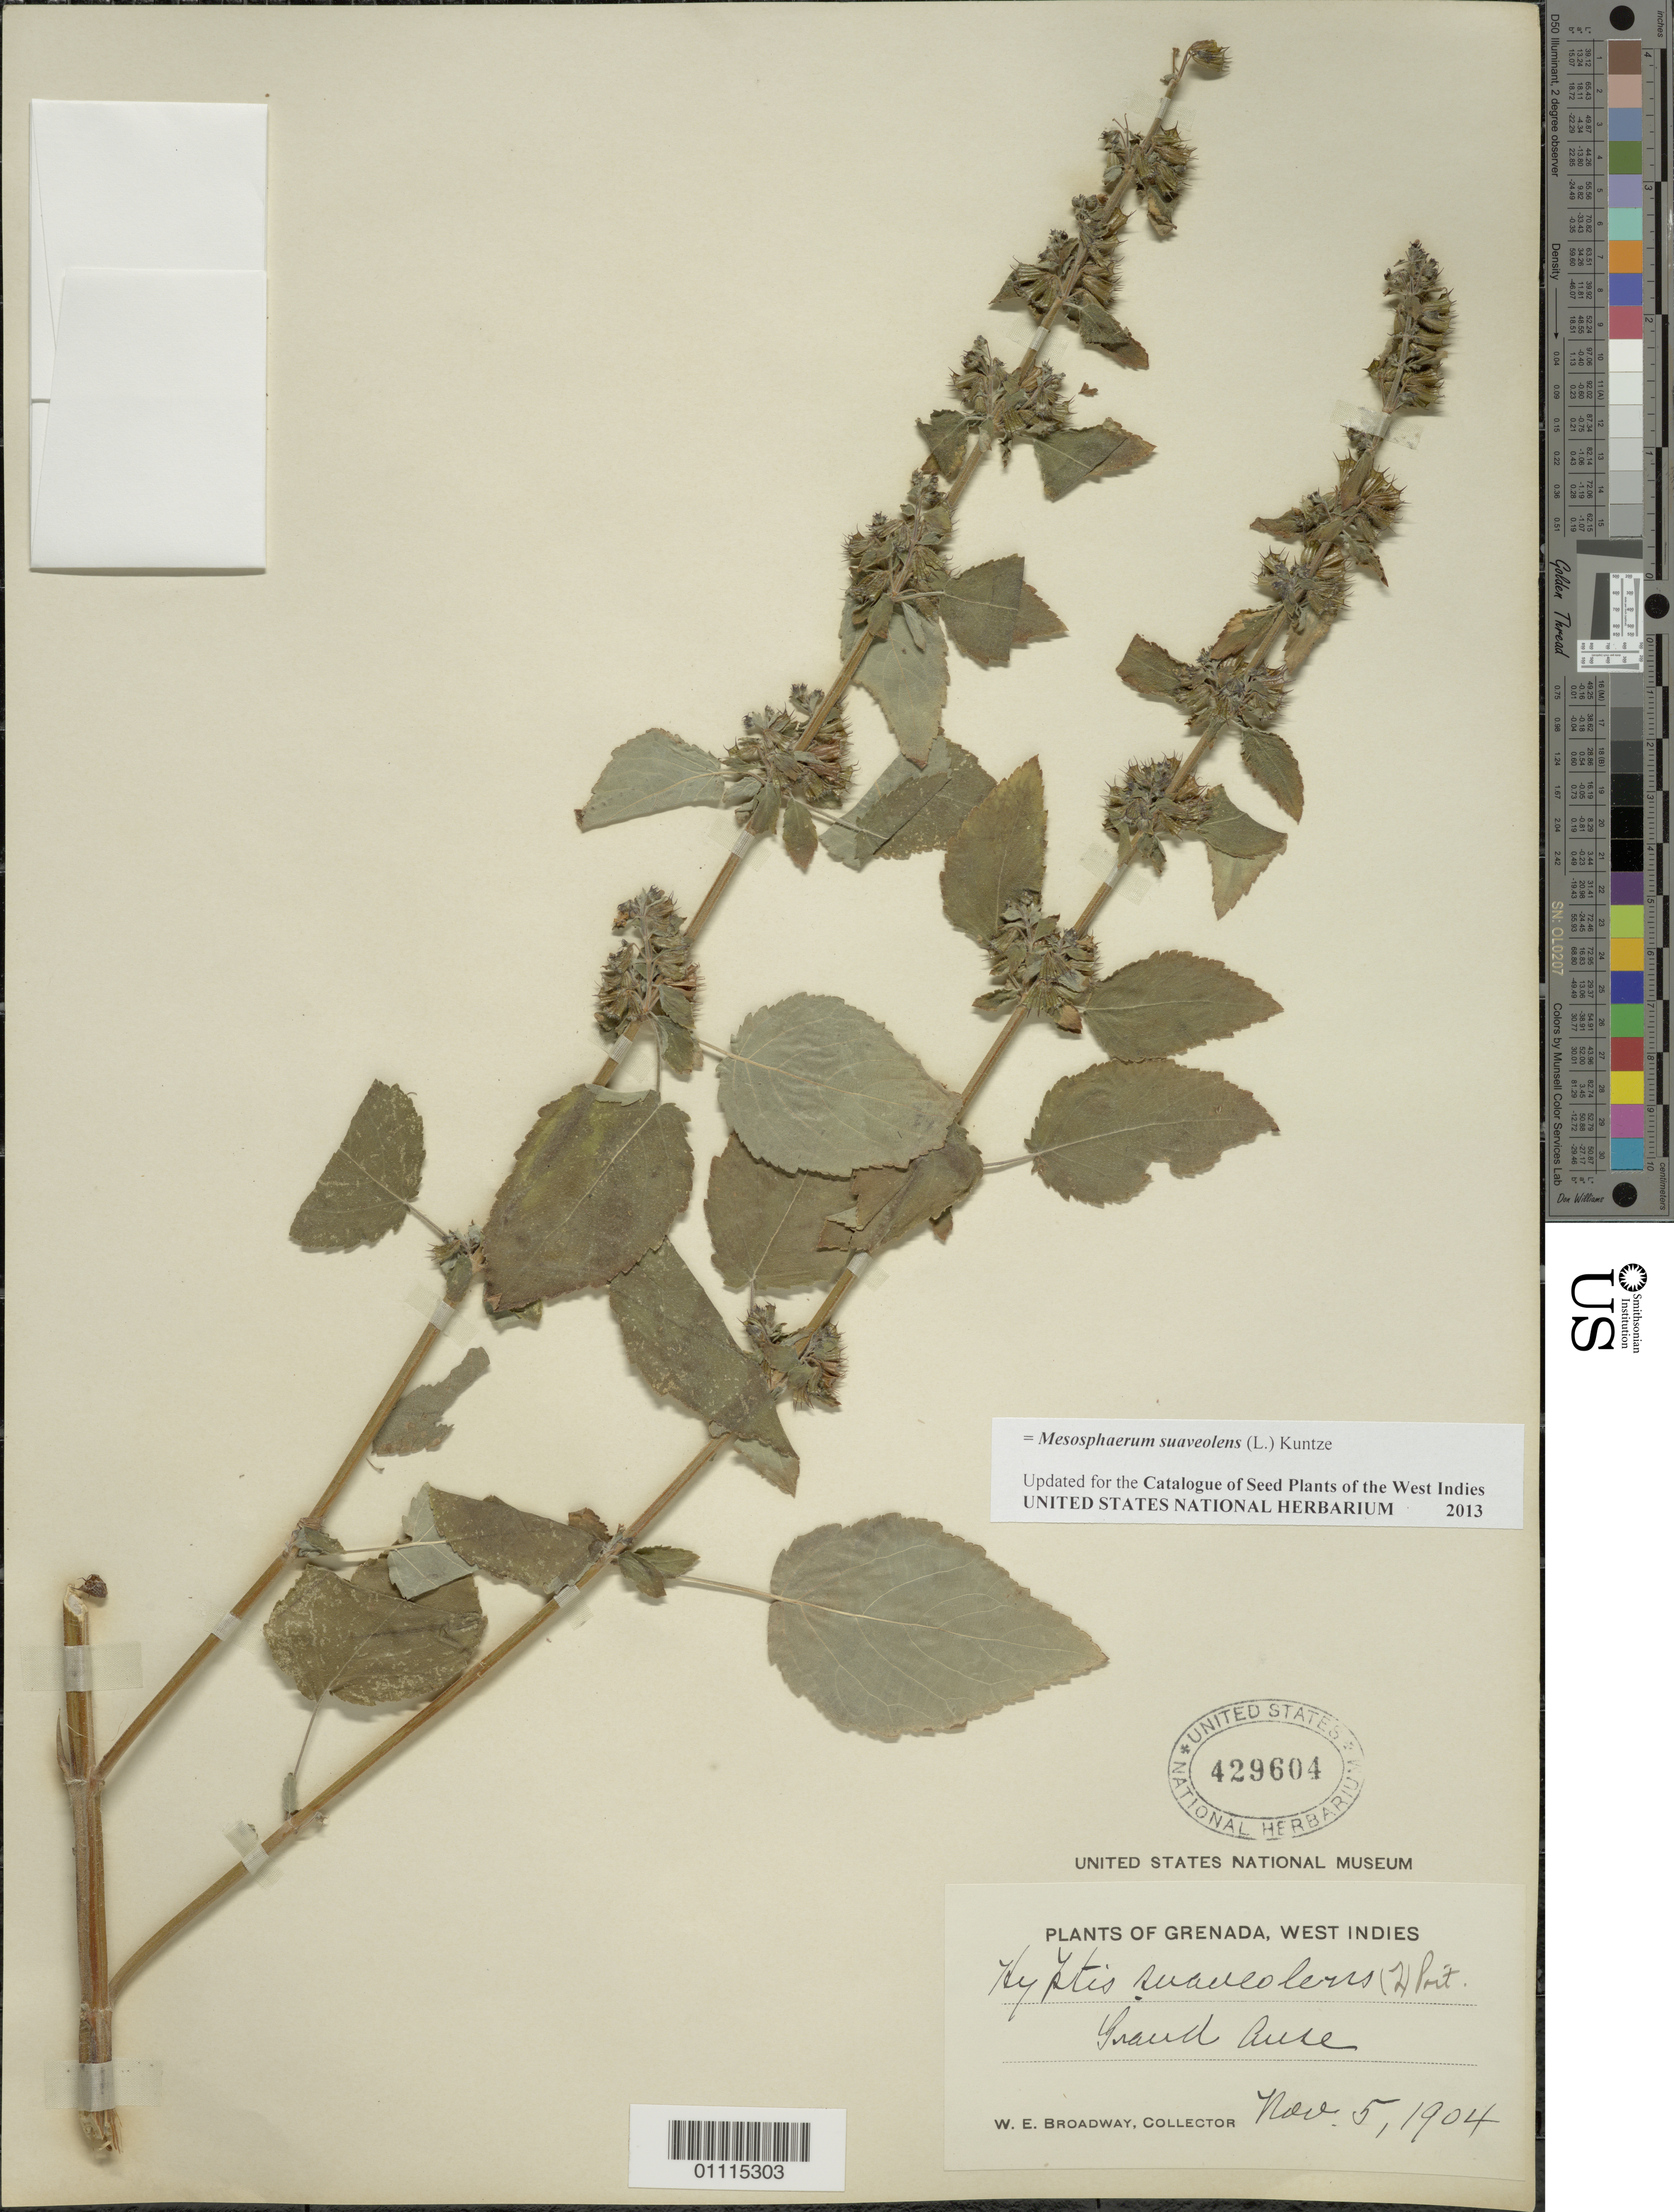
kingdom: Plantae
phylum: Tracheophyta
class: Magnoliopsida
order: Lamiales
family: Lamiaceae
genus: Mesosphaerum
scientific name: Mesosphaerum suaveolens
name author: (L.) Kuntze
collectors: W. E. Broadway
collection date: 1904-11-05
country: Grenada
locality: Grand Anse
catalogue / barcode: US 429604